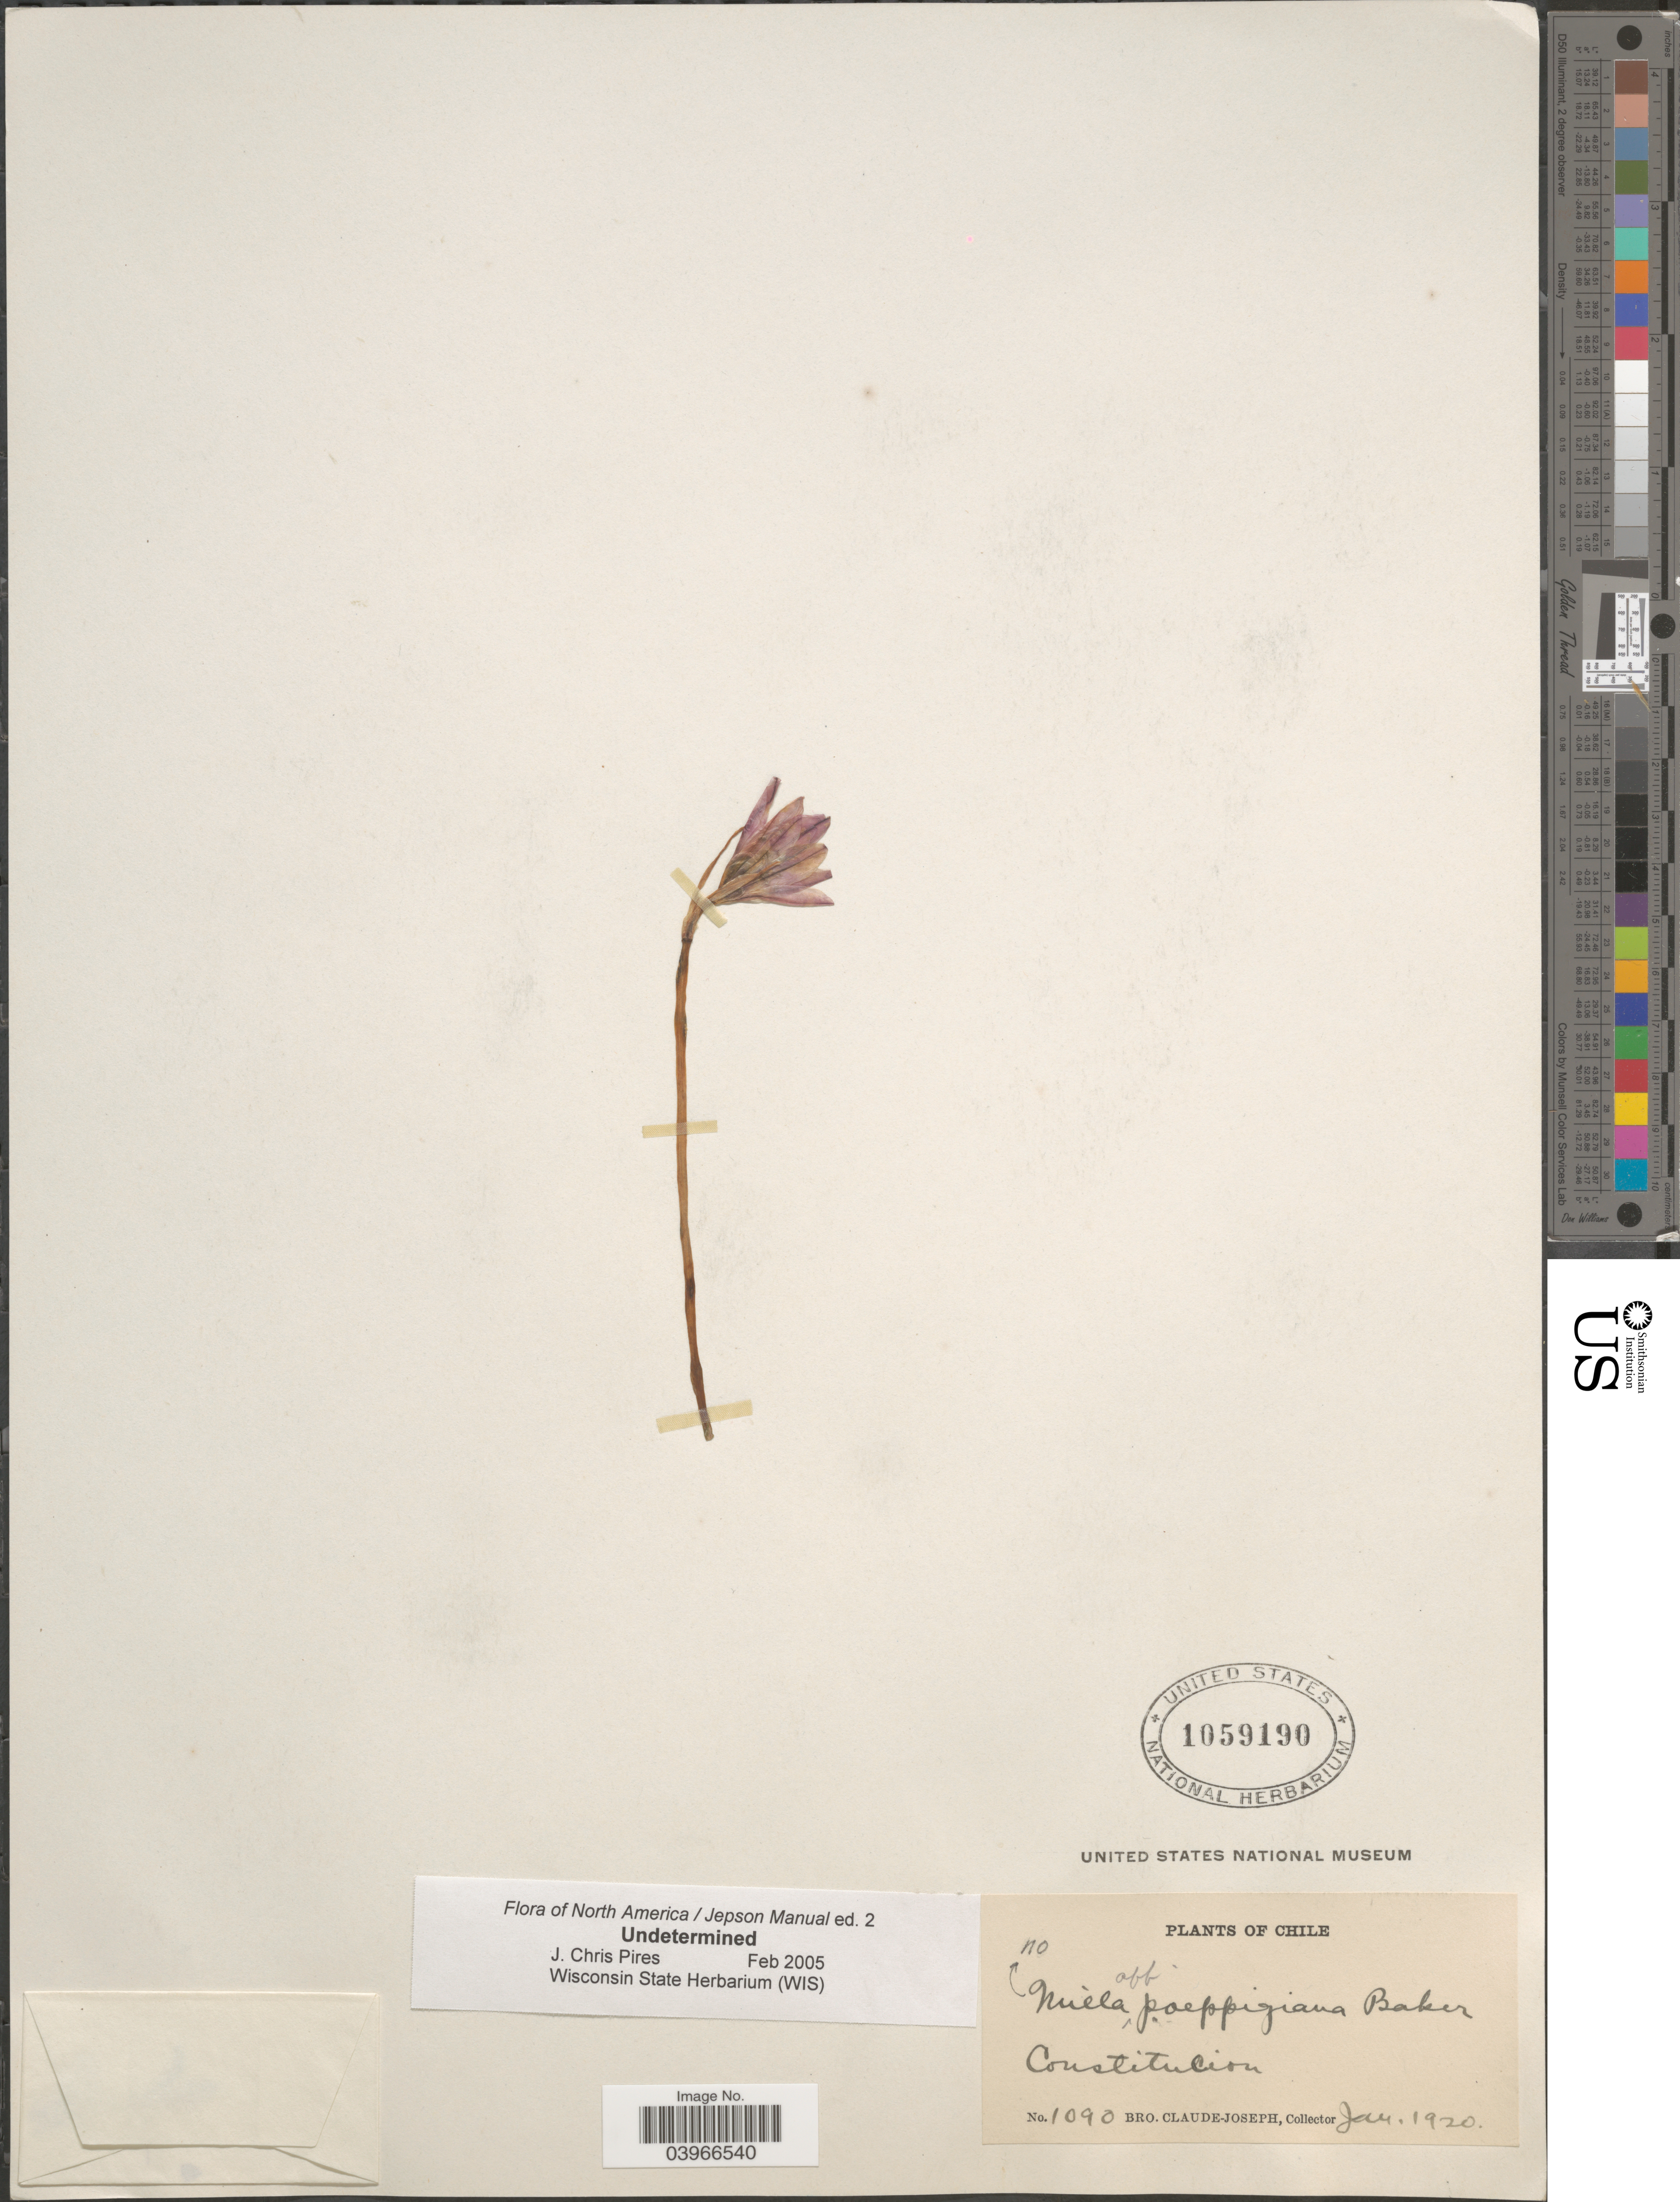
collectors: Bro. Claude-Joseph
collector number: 1090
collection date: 1920-01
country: Chile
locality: Constitucion.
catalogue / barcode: US 1059190